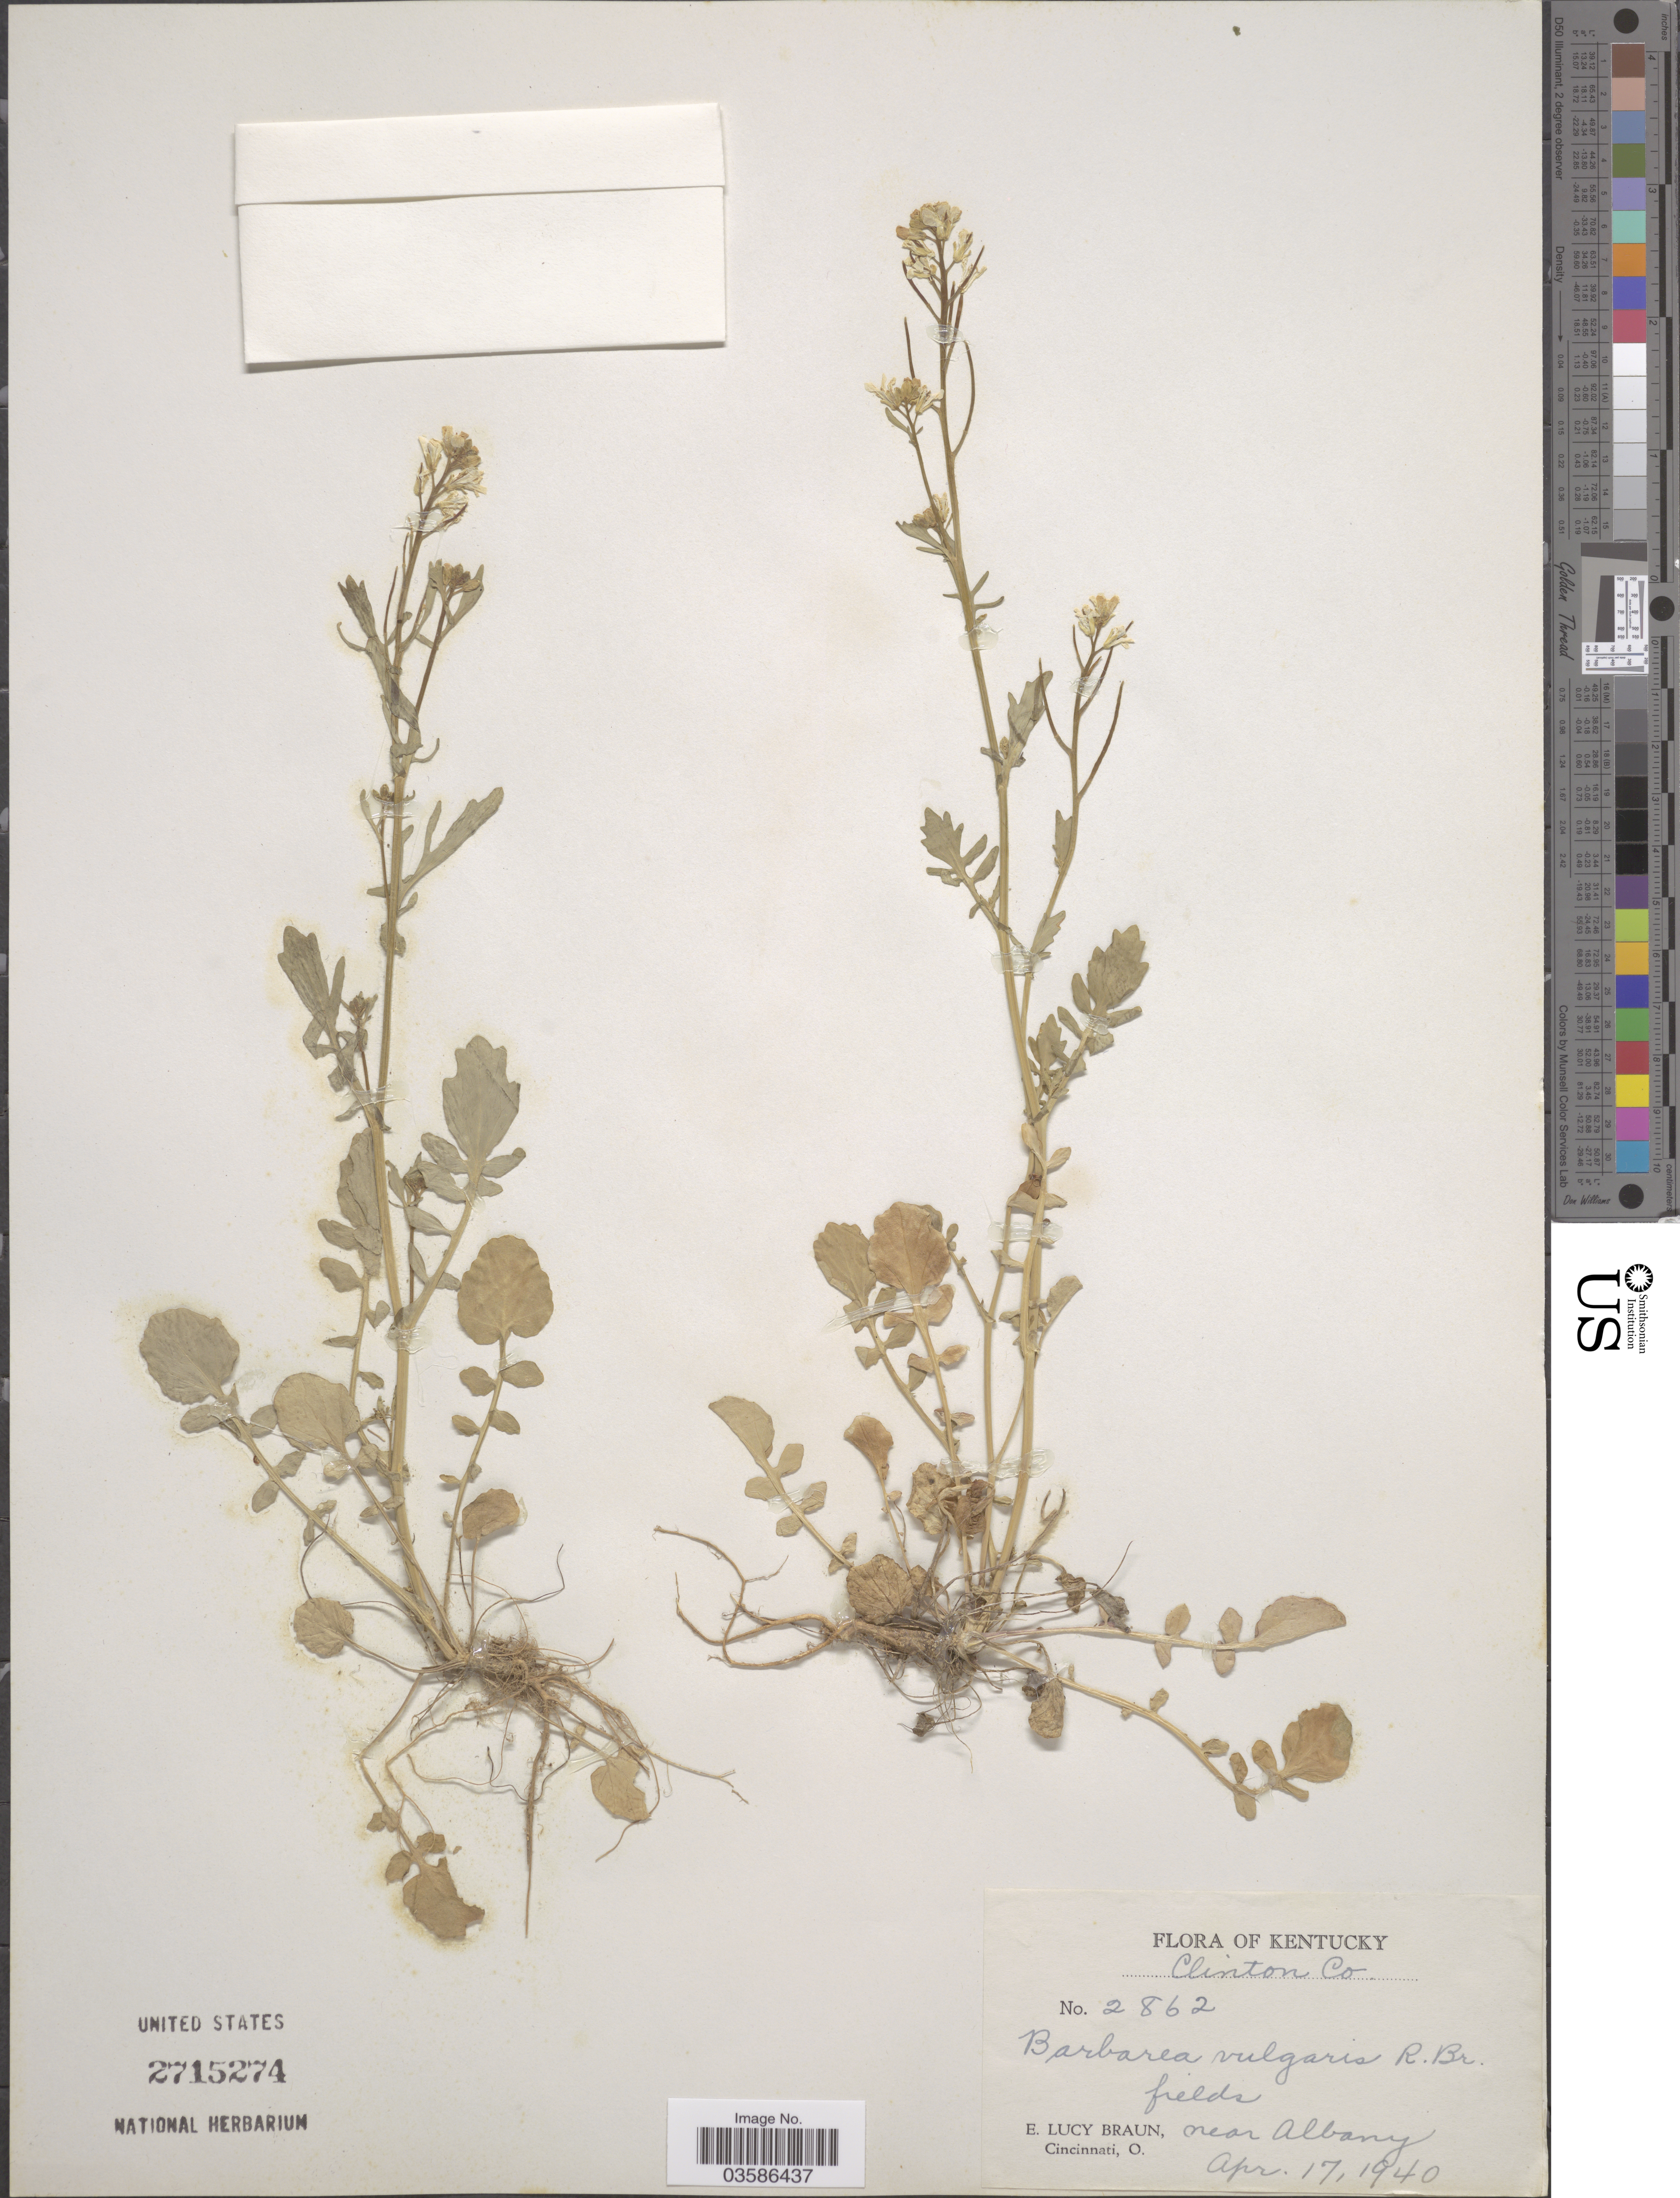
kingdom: Plantae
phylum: Tracheophyta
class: Magnoliopsida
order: Brassicales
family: Brassicaceae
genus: Barbarea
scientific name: Barbarea vulgaris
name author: W.T. Aiton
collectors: E. L. Braun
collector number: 2862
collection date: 1940-04-17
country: United States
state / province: Kentucky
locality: Clinton Co. Fields near Albany.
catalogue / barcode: US 2715274